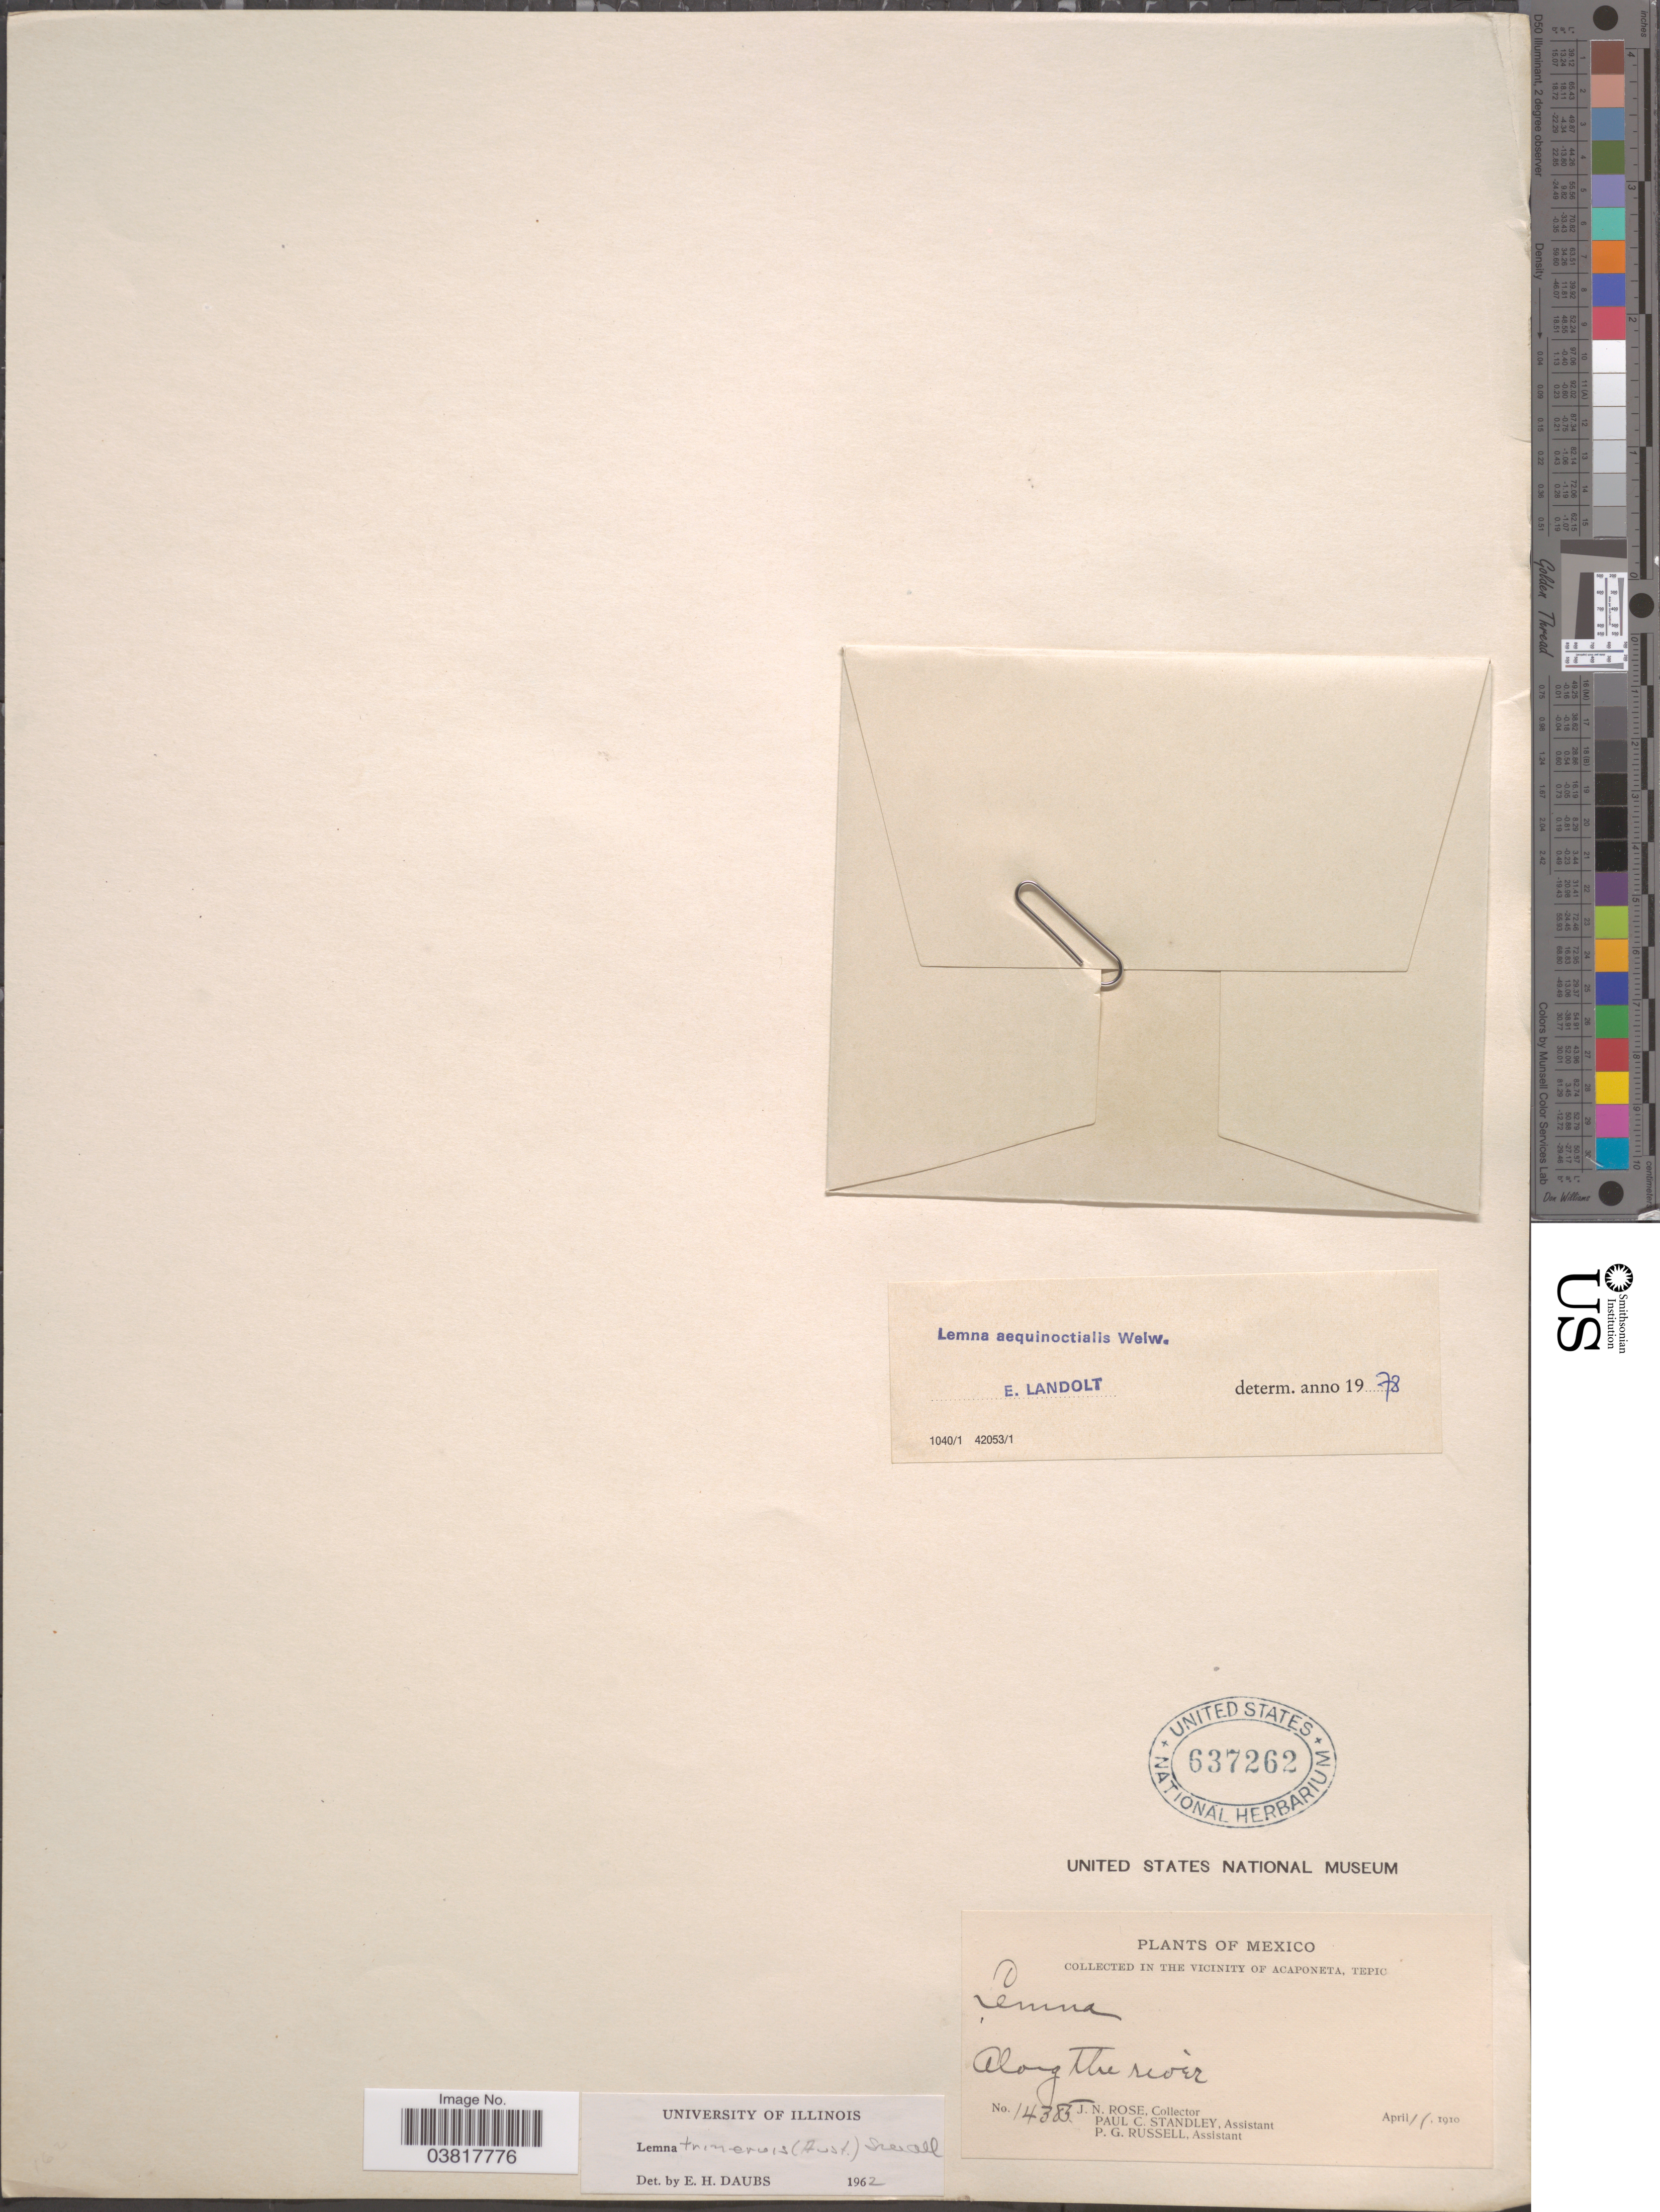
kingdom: Plantae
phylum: Tracheophyta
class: Liliopsida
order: Alismatales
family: Araceae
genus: Lemna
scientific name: Lemna aequinoctialis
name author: Welw.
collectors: J. N. Rose, P. C. Standley & P. G. Russell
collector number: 14385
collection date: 1910-04-11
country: Mexico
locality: In the Vicinity of Acaponeta, Tepic. Along the river.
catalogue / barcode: US 637262